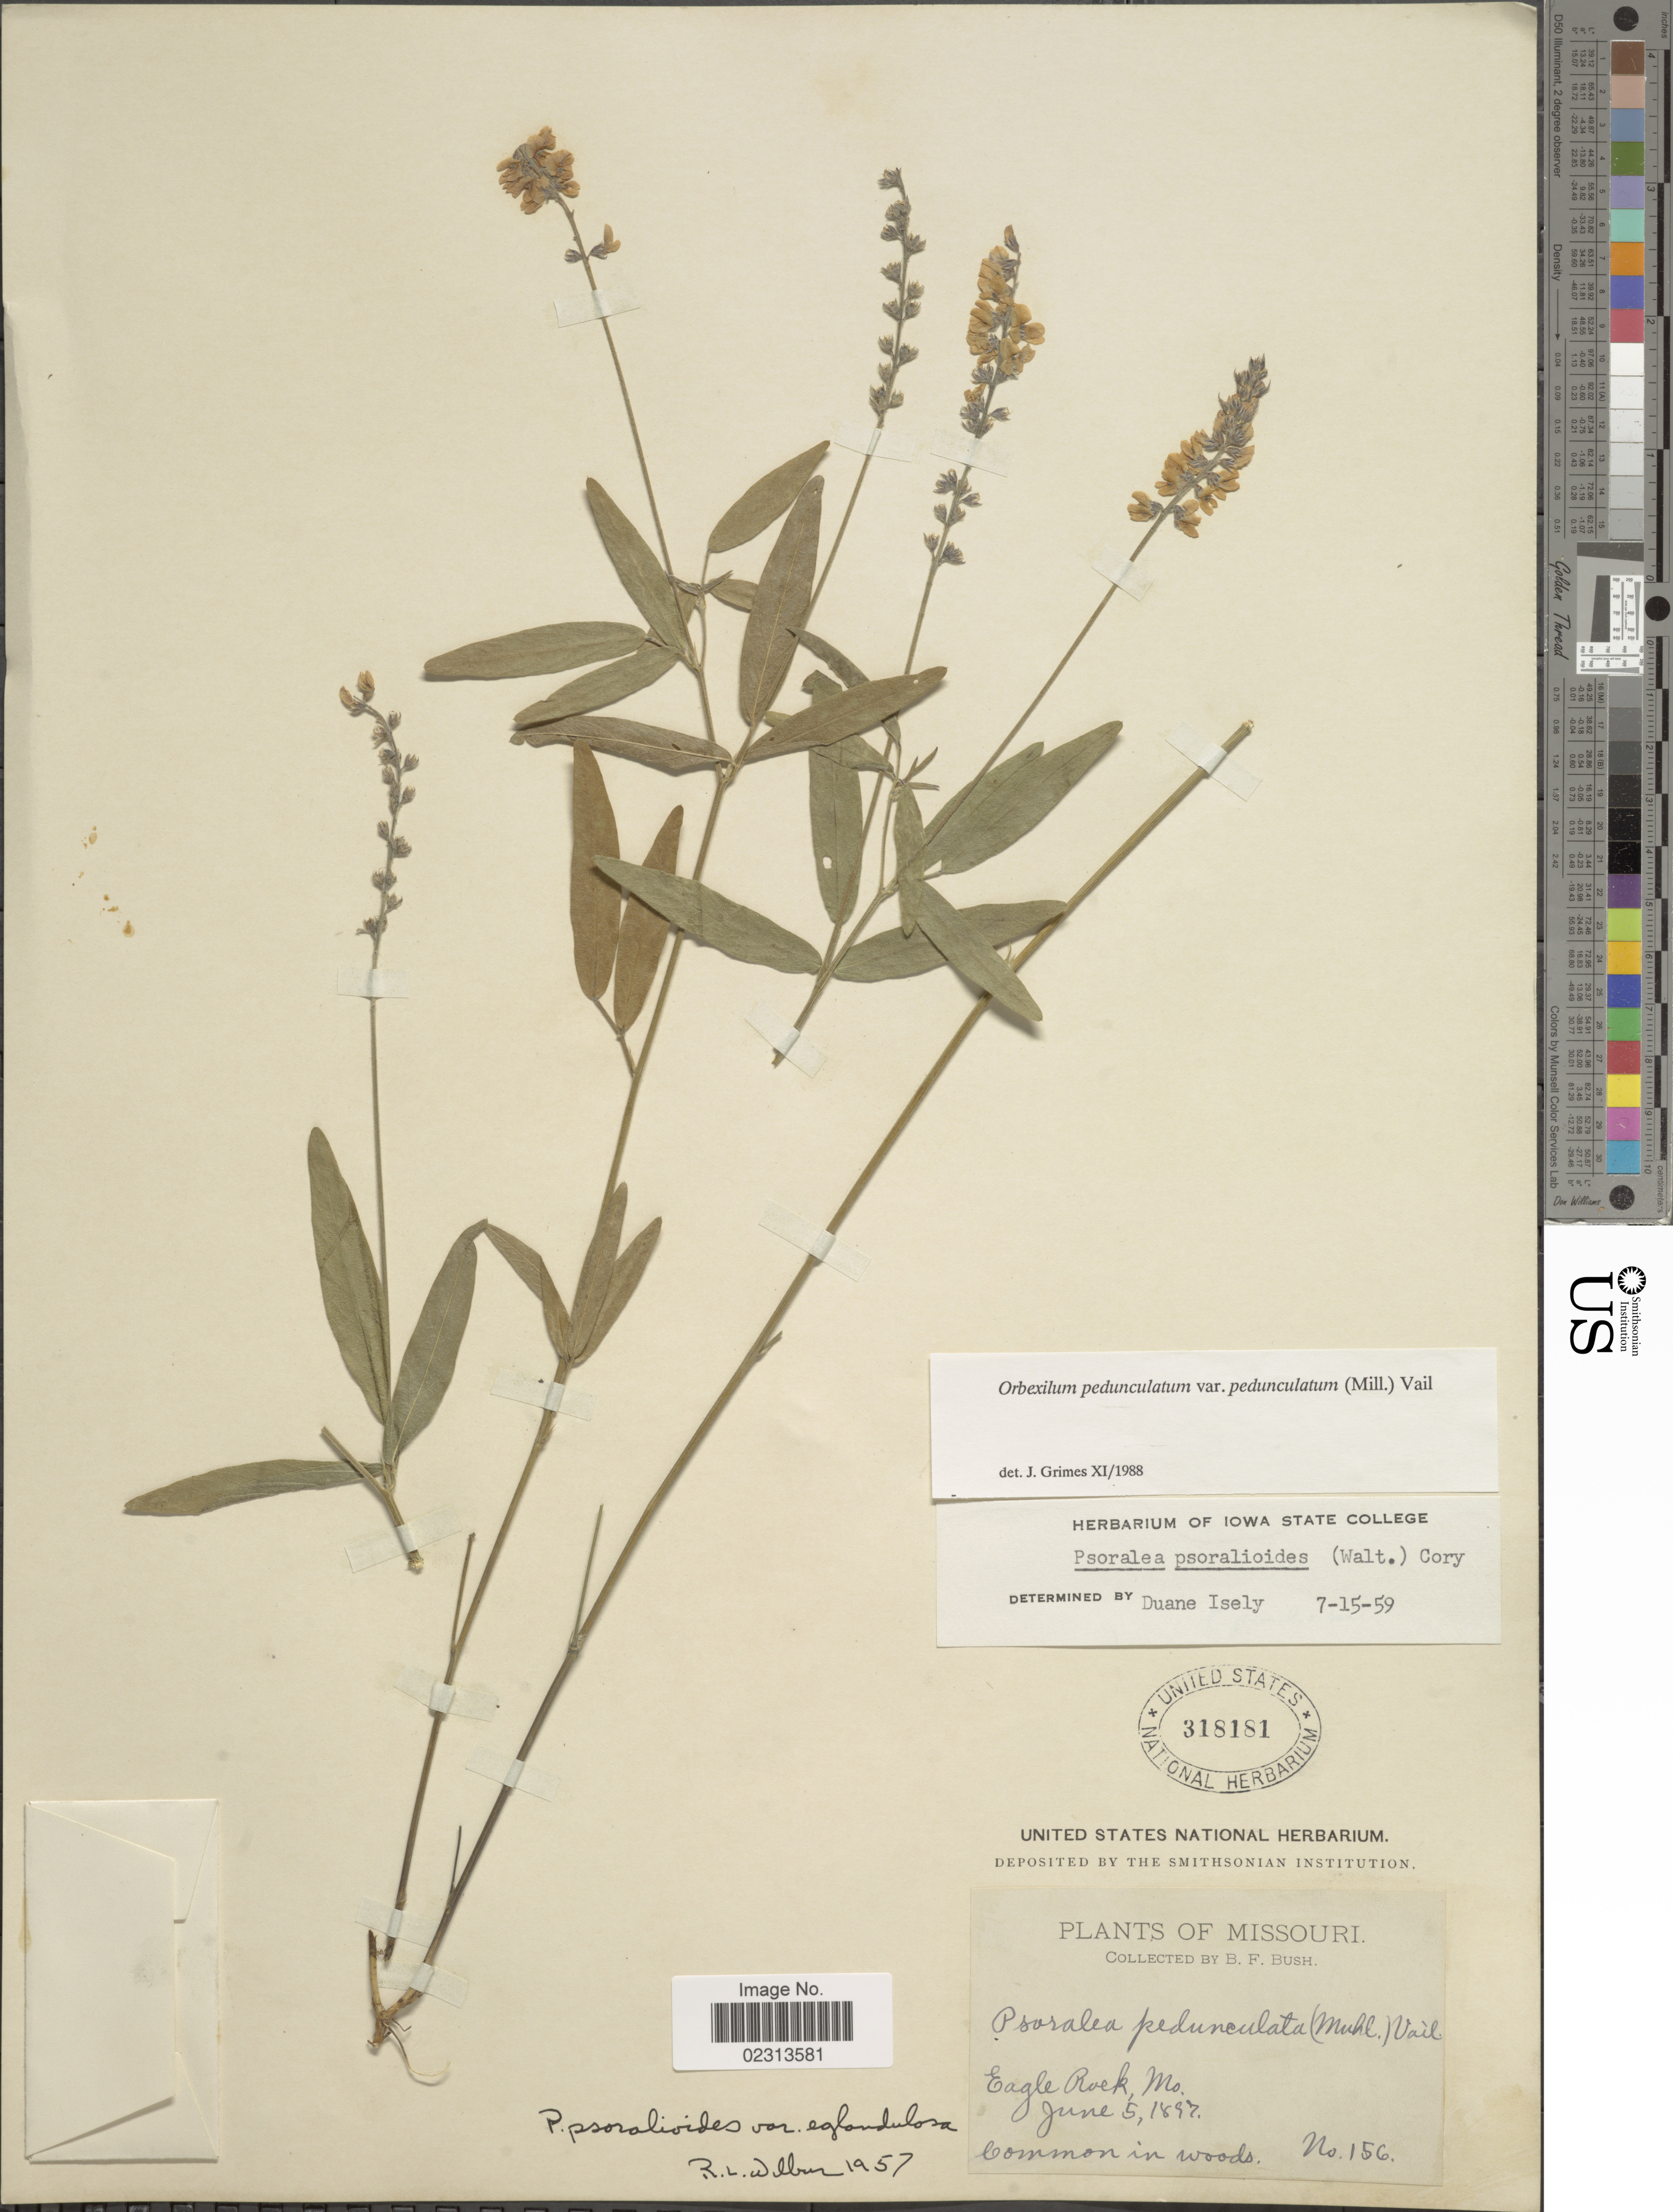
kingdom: Plantae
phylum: Tracheophyta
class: Magnoliopsida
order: Fabales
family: Fabaceae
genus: Orbexilum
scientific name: Orbexilum pedunculatum var. pedunculatum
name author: (Miller) Rydberg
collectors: F. Bush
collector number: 156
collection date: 1877-06-05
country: United States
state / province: Missouri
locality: Eagle Rock, Mo.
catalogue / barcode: US 318181